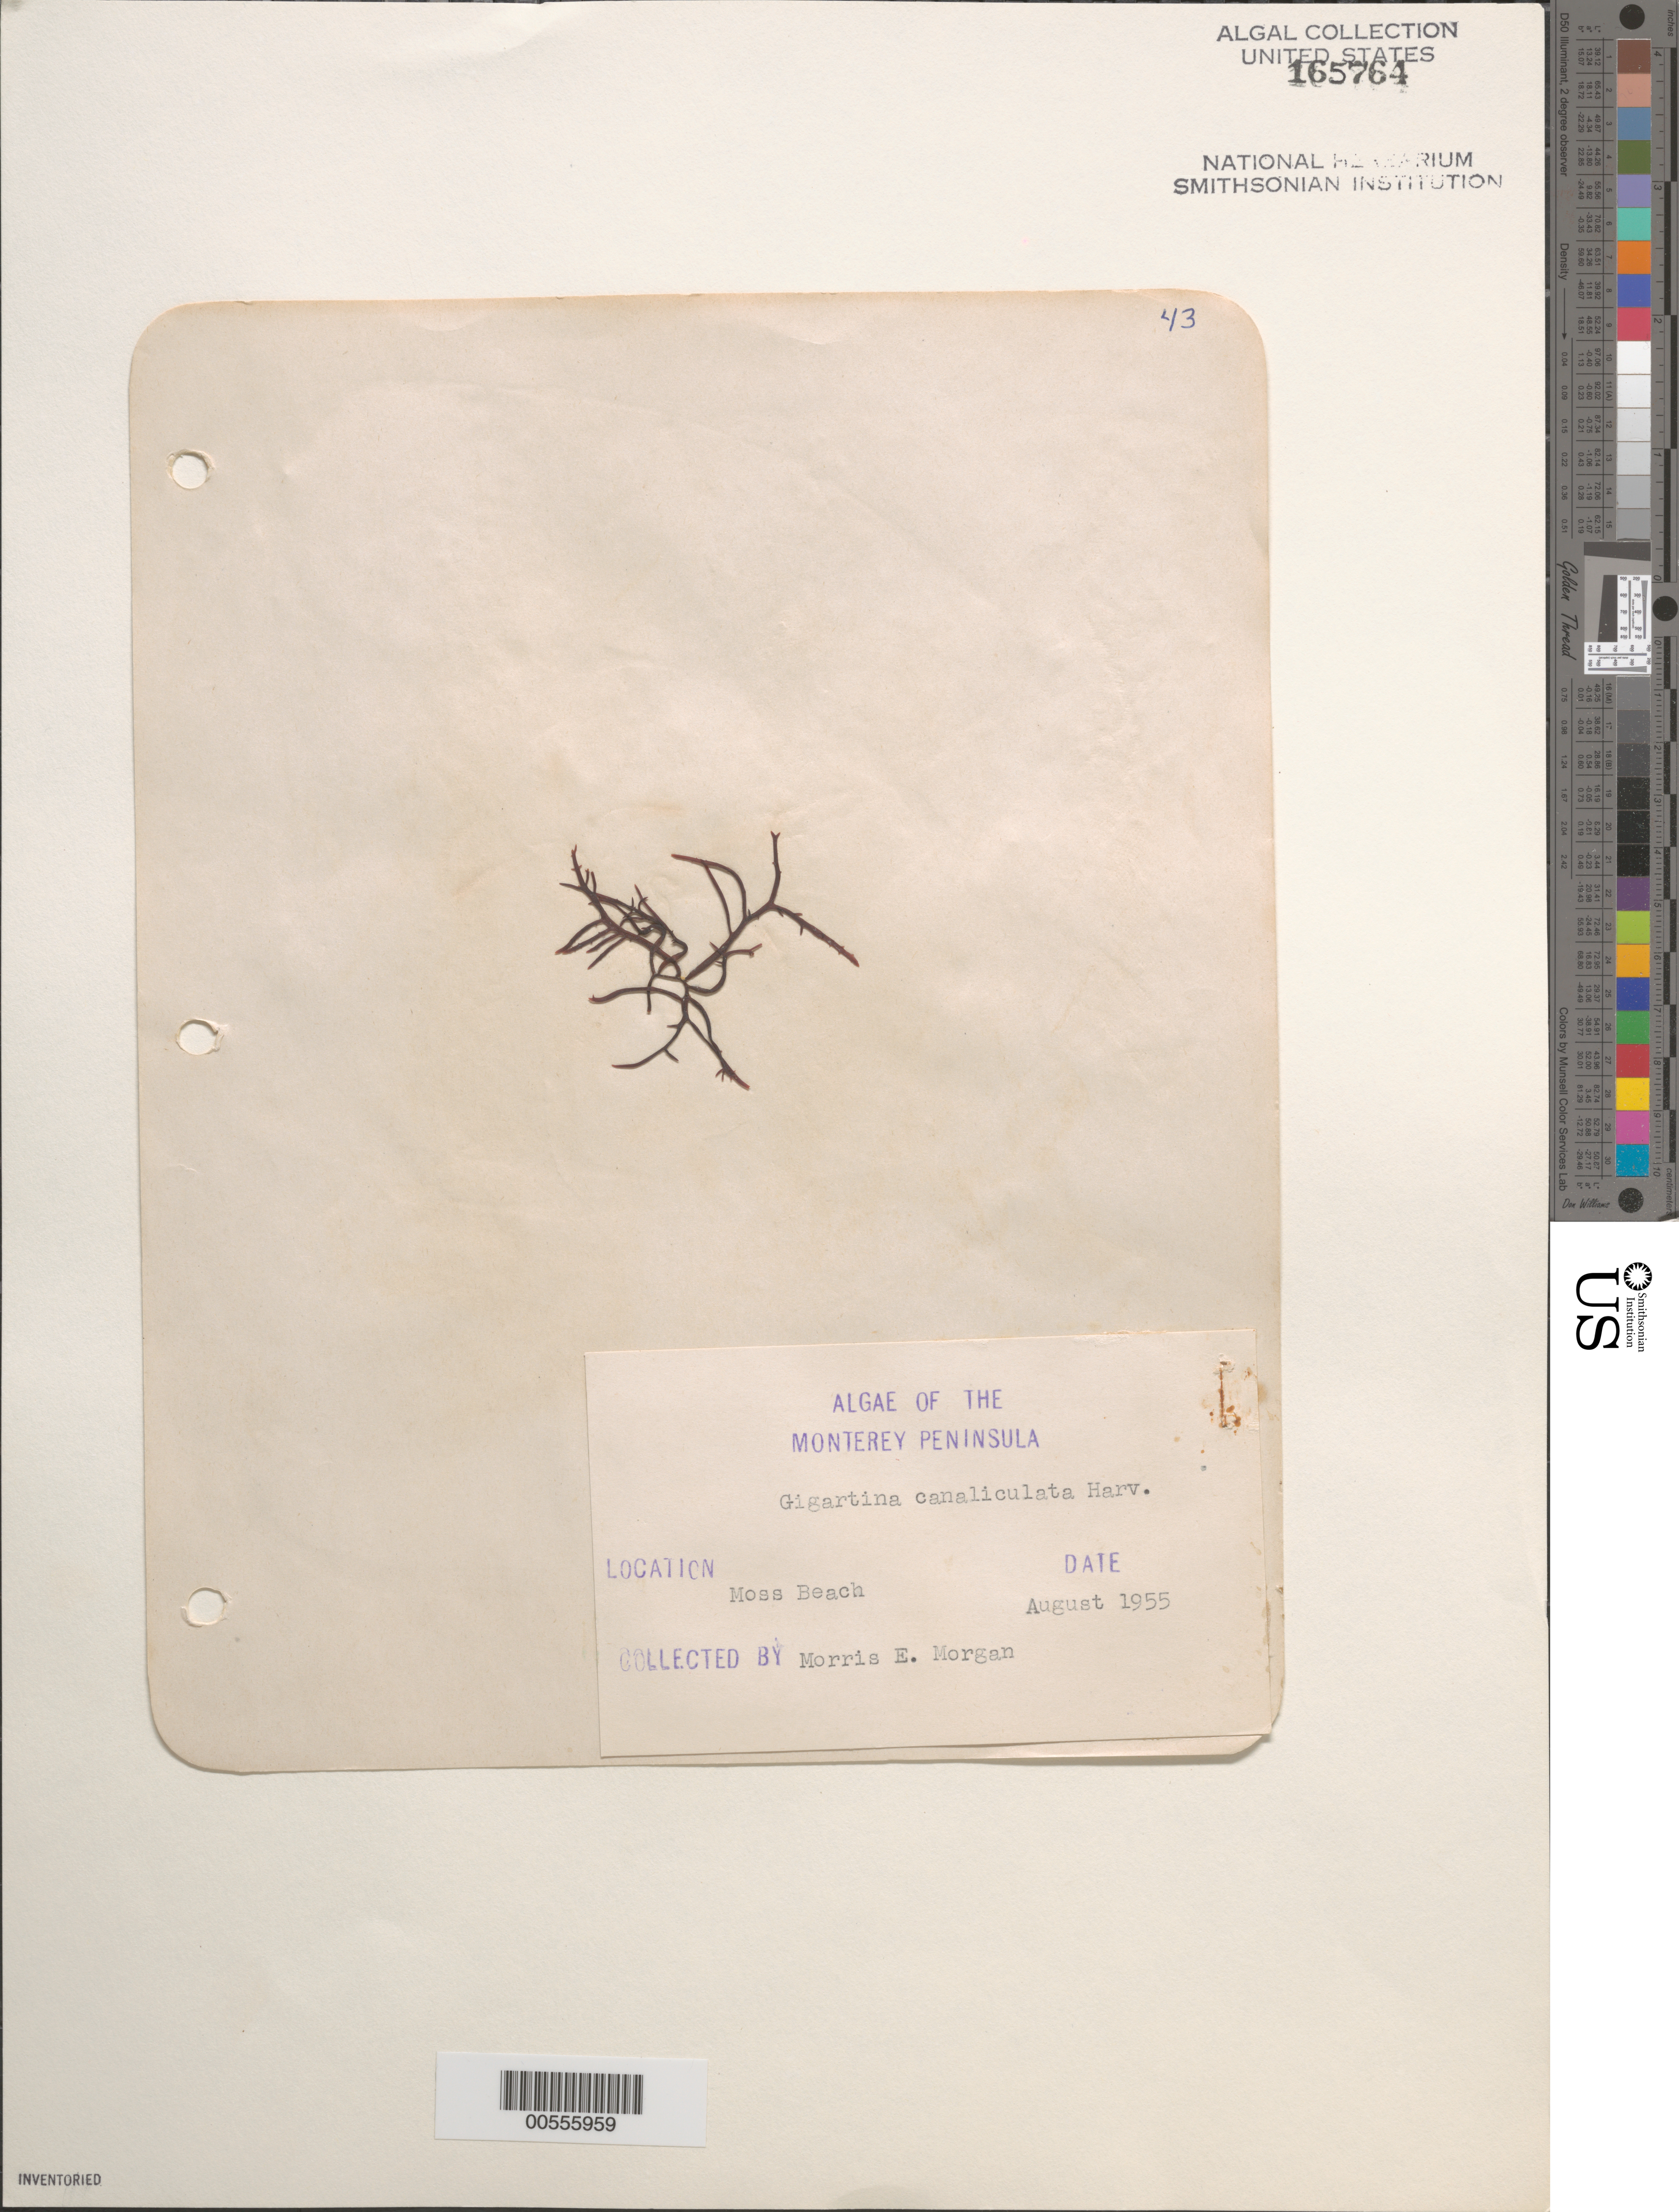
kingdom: Plantae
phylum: Rhodophyta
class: Florideophyceae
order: Gigartinales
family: Gigartinaceae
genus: Chondracanthus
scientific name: Chondracanthus canaliculatus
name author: (Harv.) Guiry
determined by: Algae name updating Project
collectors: M. Morgan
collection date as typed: Aug 1955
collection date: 1955-08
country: United States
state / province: California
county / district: Monterey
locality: Moss Beach, Monterey Peninsula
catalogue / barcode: US 165764